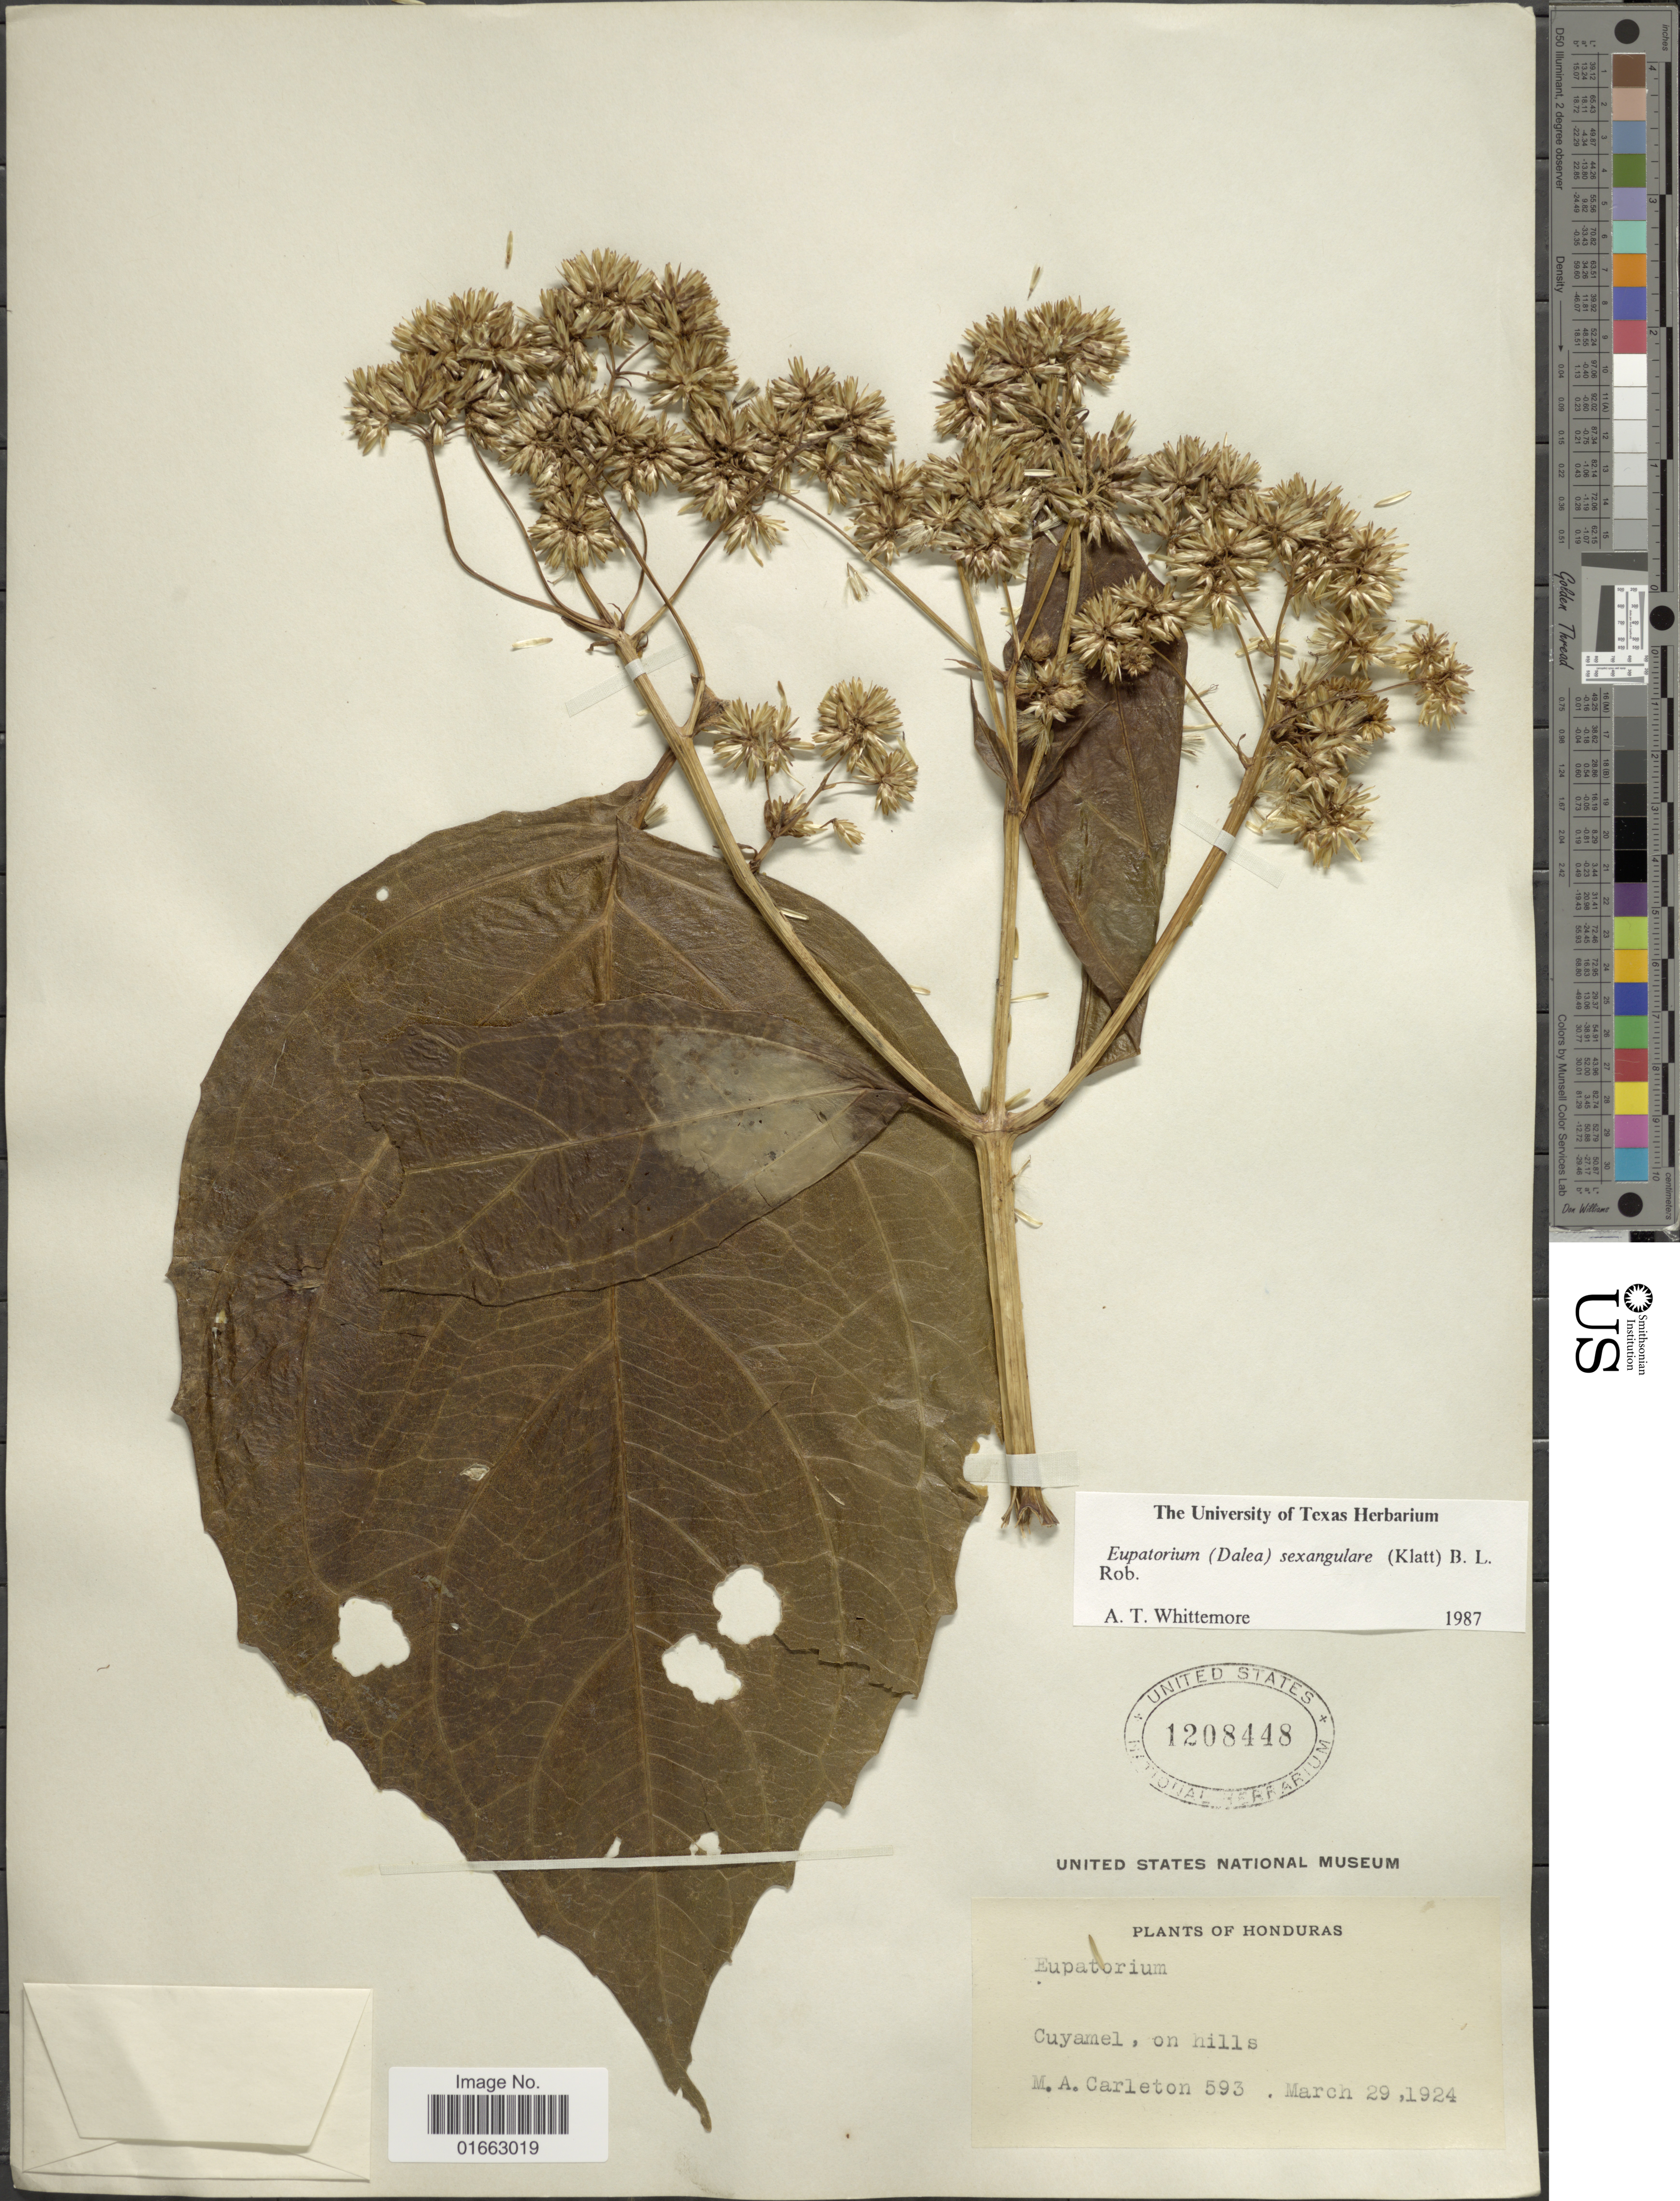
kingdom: Plantae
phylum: Tracheophyta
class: Magnoliopsida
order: Asterales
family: Asteraceae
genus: Critonia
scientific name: Critonia sexangularis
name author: (Klatt) R.M. King & H. Rob.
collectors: M. A. Carleton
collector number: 593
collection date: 1924-03-29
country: Honduras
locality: Cuyamel, on hills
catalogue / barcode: US 1208448